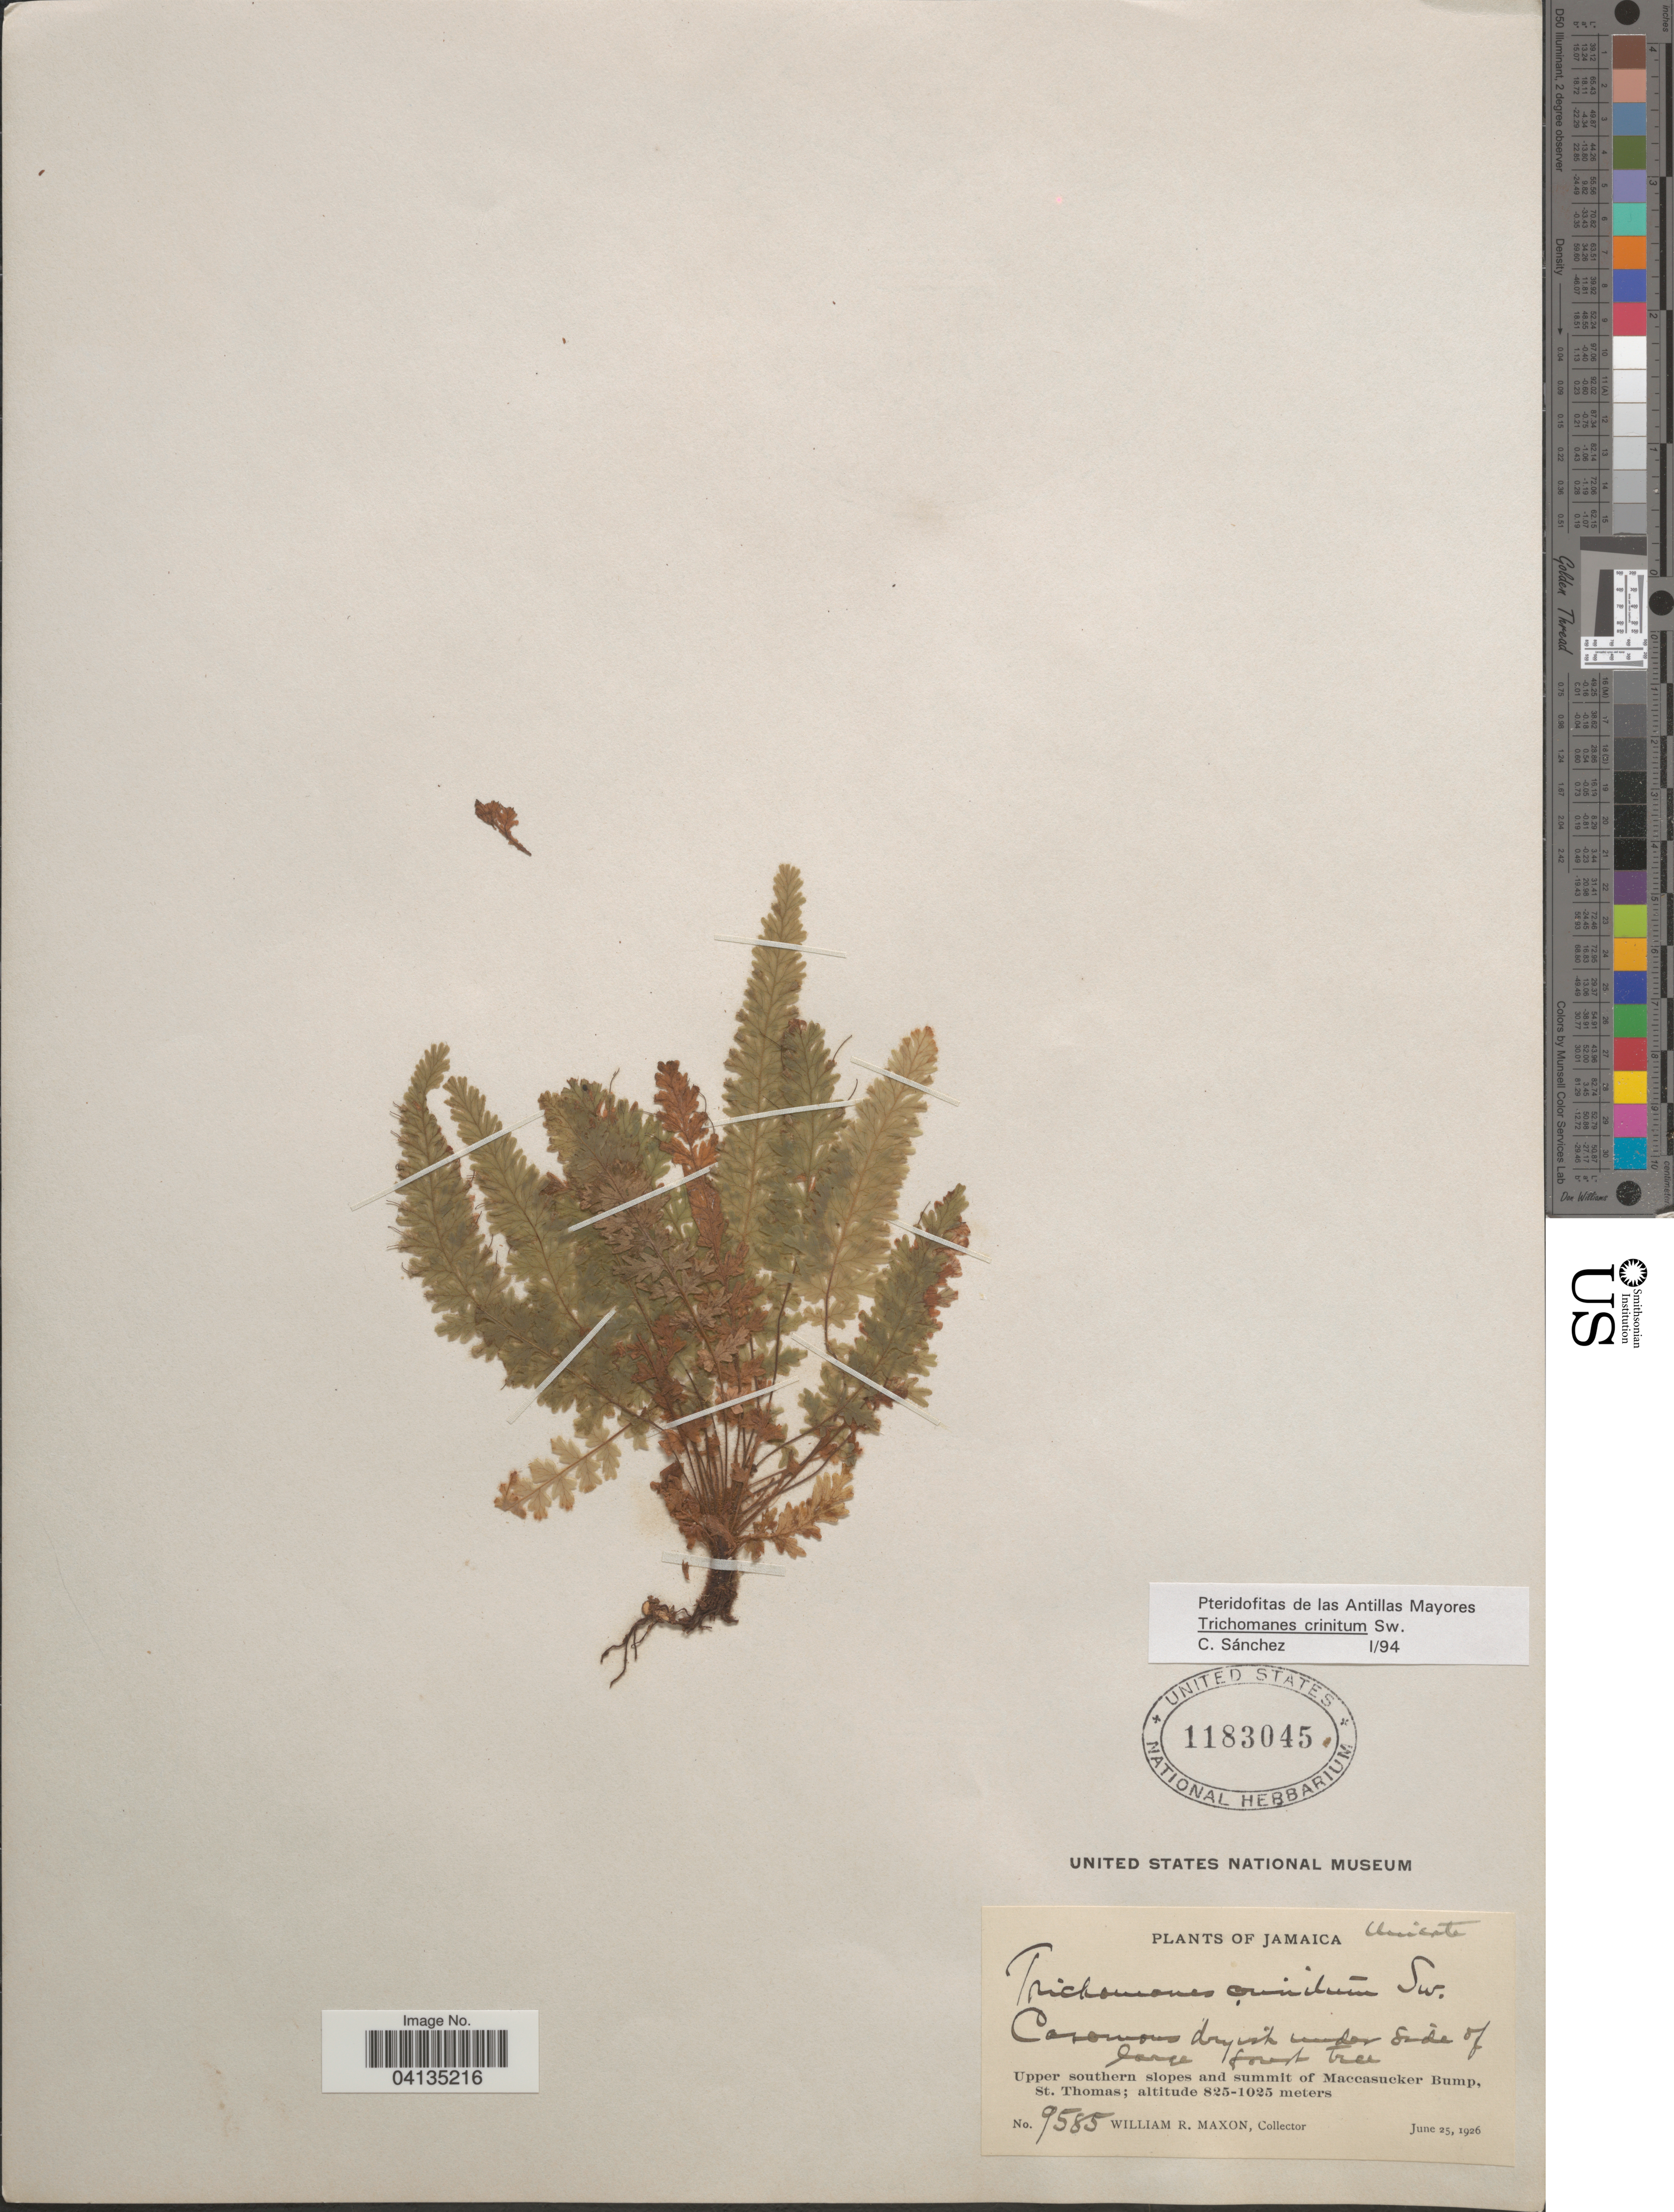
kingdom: Plantae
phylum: Tracheophyta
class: Polypodiopsida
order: Hymenophyllales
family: Hymenophyllaceae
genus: Trichomanes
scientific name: Trichomanes crinitum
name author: Sw.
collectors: W. R. Maxon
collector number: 9585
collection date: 1926-06-25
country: Jamaica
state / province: Saint Thomas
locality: Upper southern slopes and summit of Maccasucker Bump.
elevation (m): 825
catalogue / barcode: US 1183045